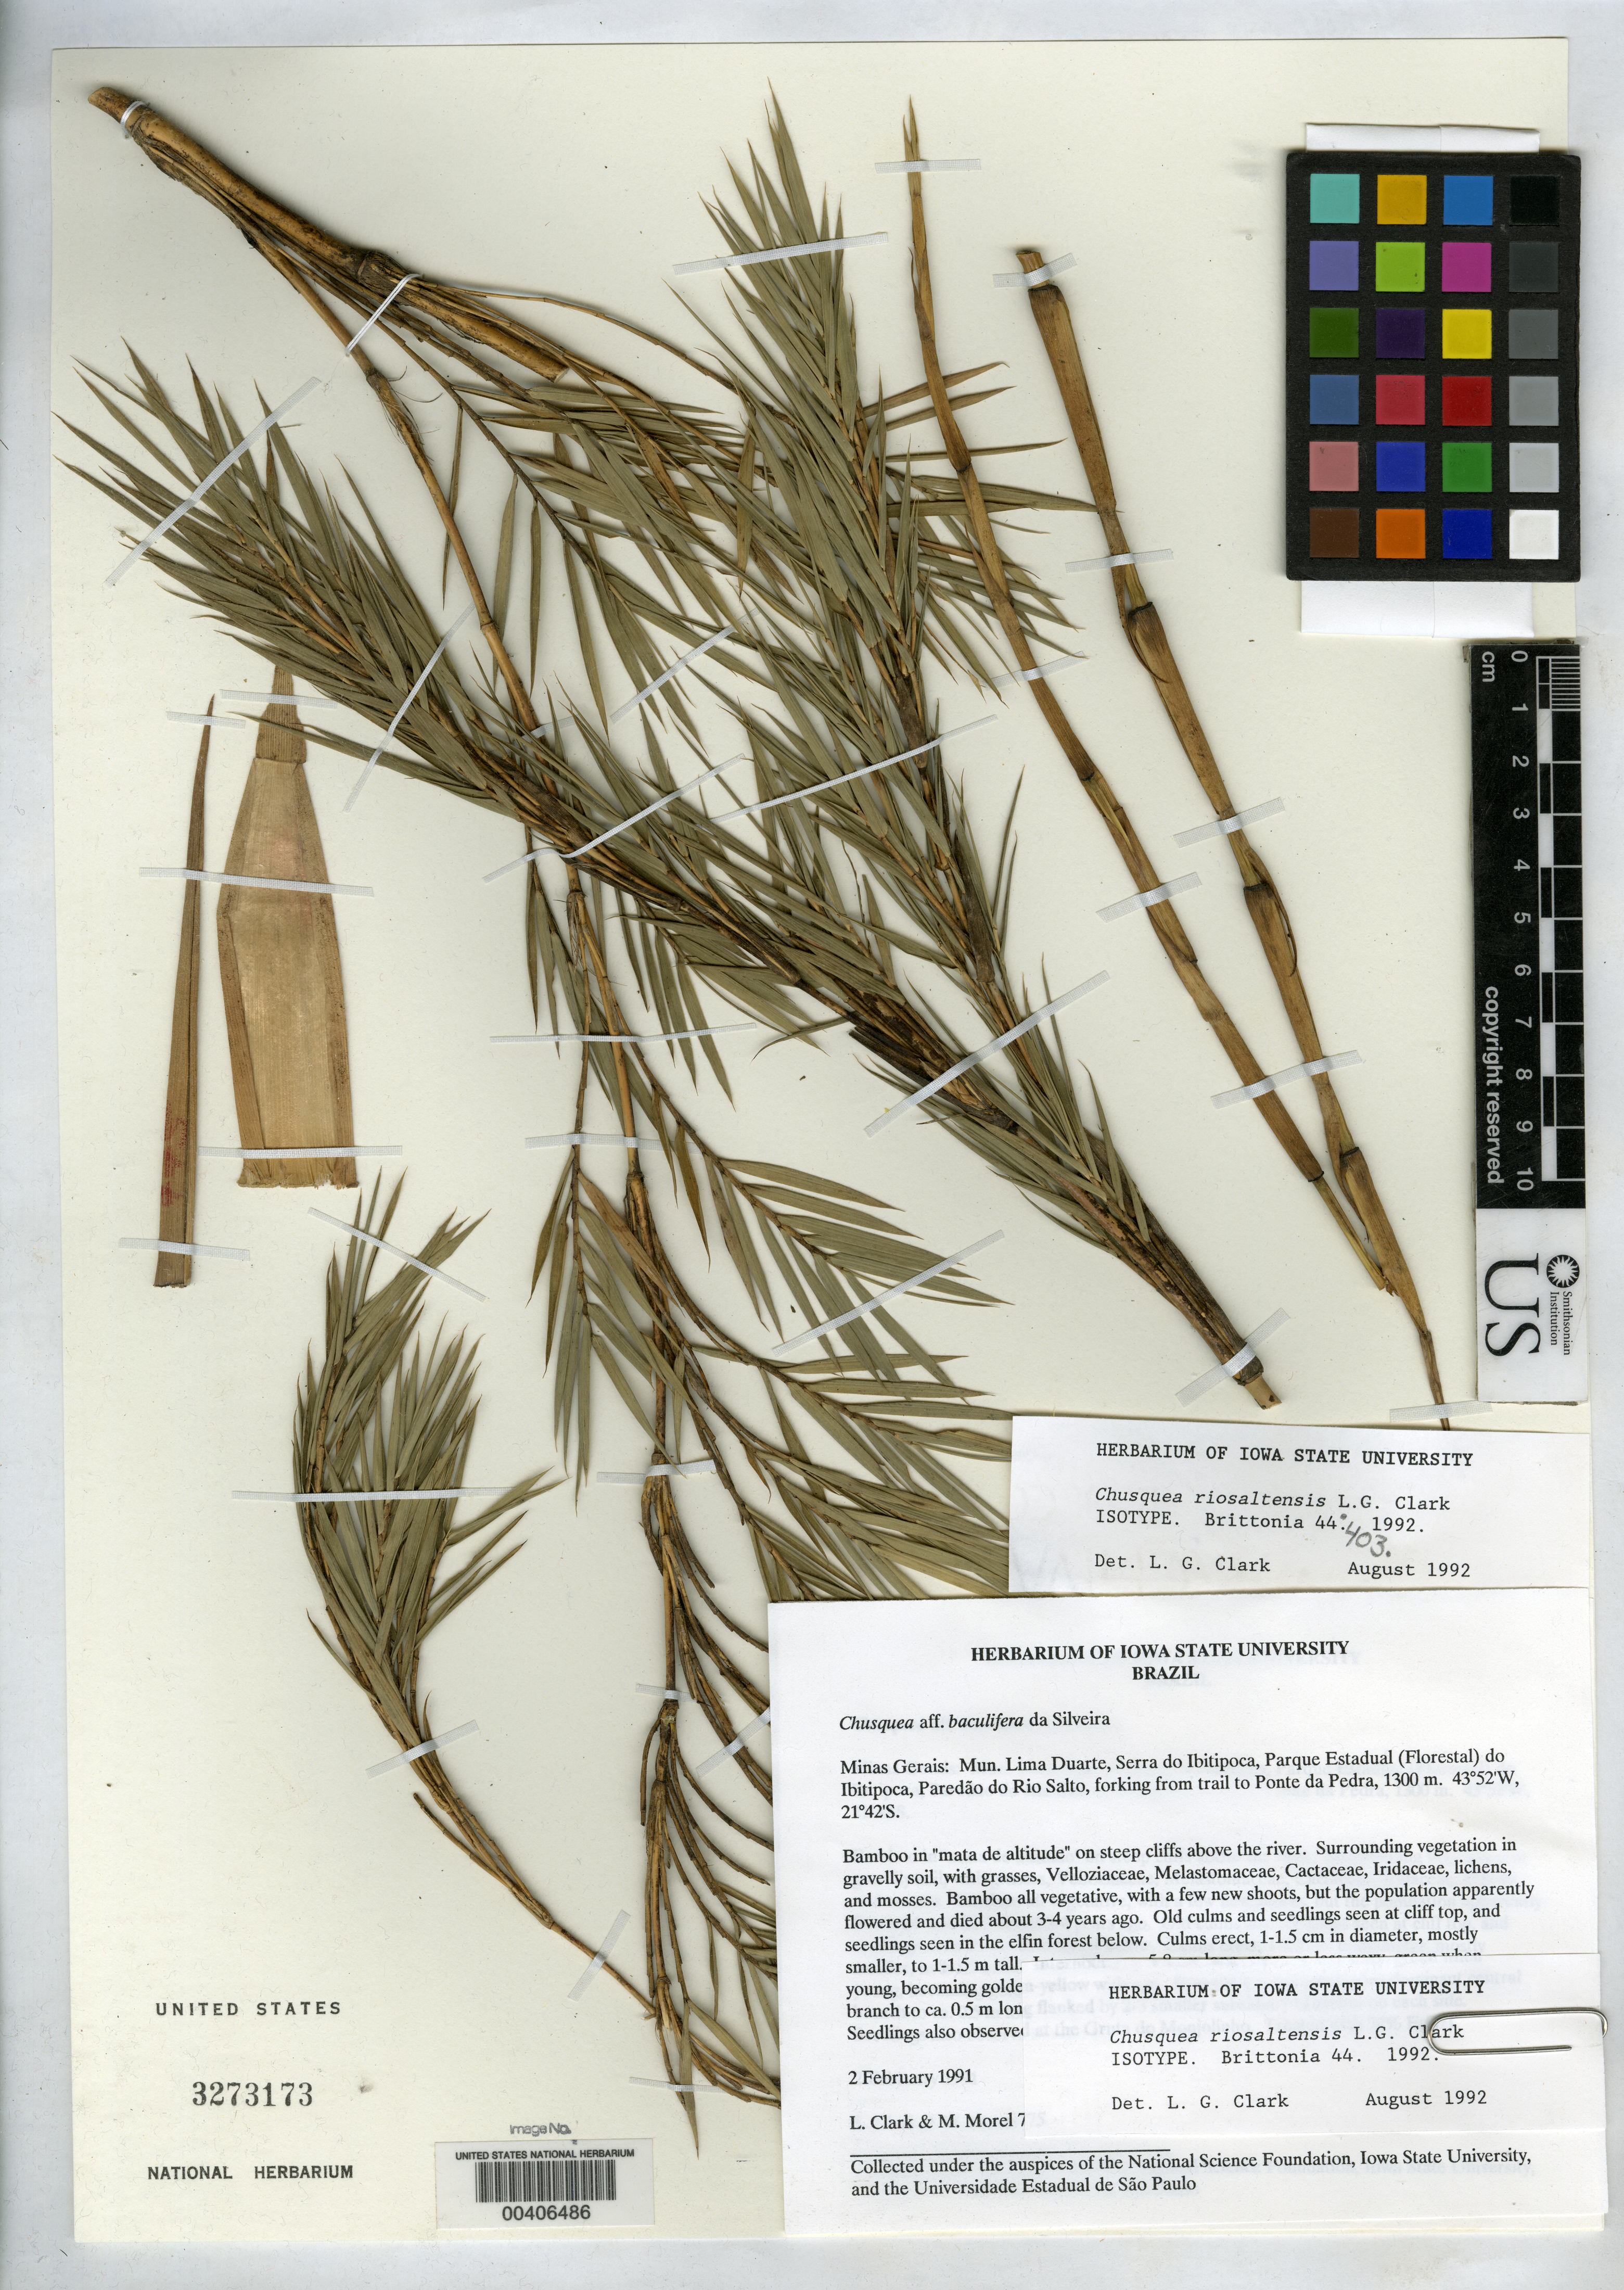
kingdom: Plantae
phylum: Tracheophyta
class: Liliopsida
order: Poales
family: Poaceae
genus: Chusquea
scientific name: Chusquea riosaltensis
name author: L.G. Clark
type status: Isotype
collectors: L. G. Clark & M. Morel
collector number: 775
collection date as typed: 02 Feb 1991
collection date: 1991-02-02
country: Brazil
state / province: Minas Gerais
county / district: Lima Duarte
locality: Serra do Ibitipoca, Parque Estudual (Florestal) do Ibitipoca, paredao do Rio Salto, forking from trail to Ponte Pedra.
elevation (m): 1300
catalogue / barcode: US 3273173